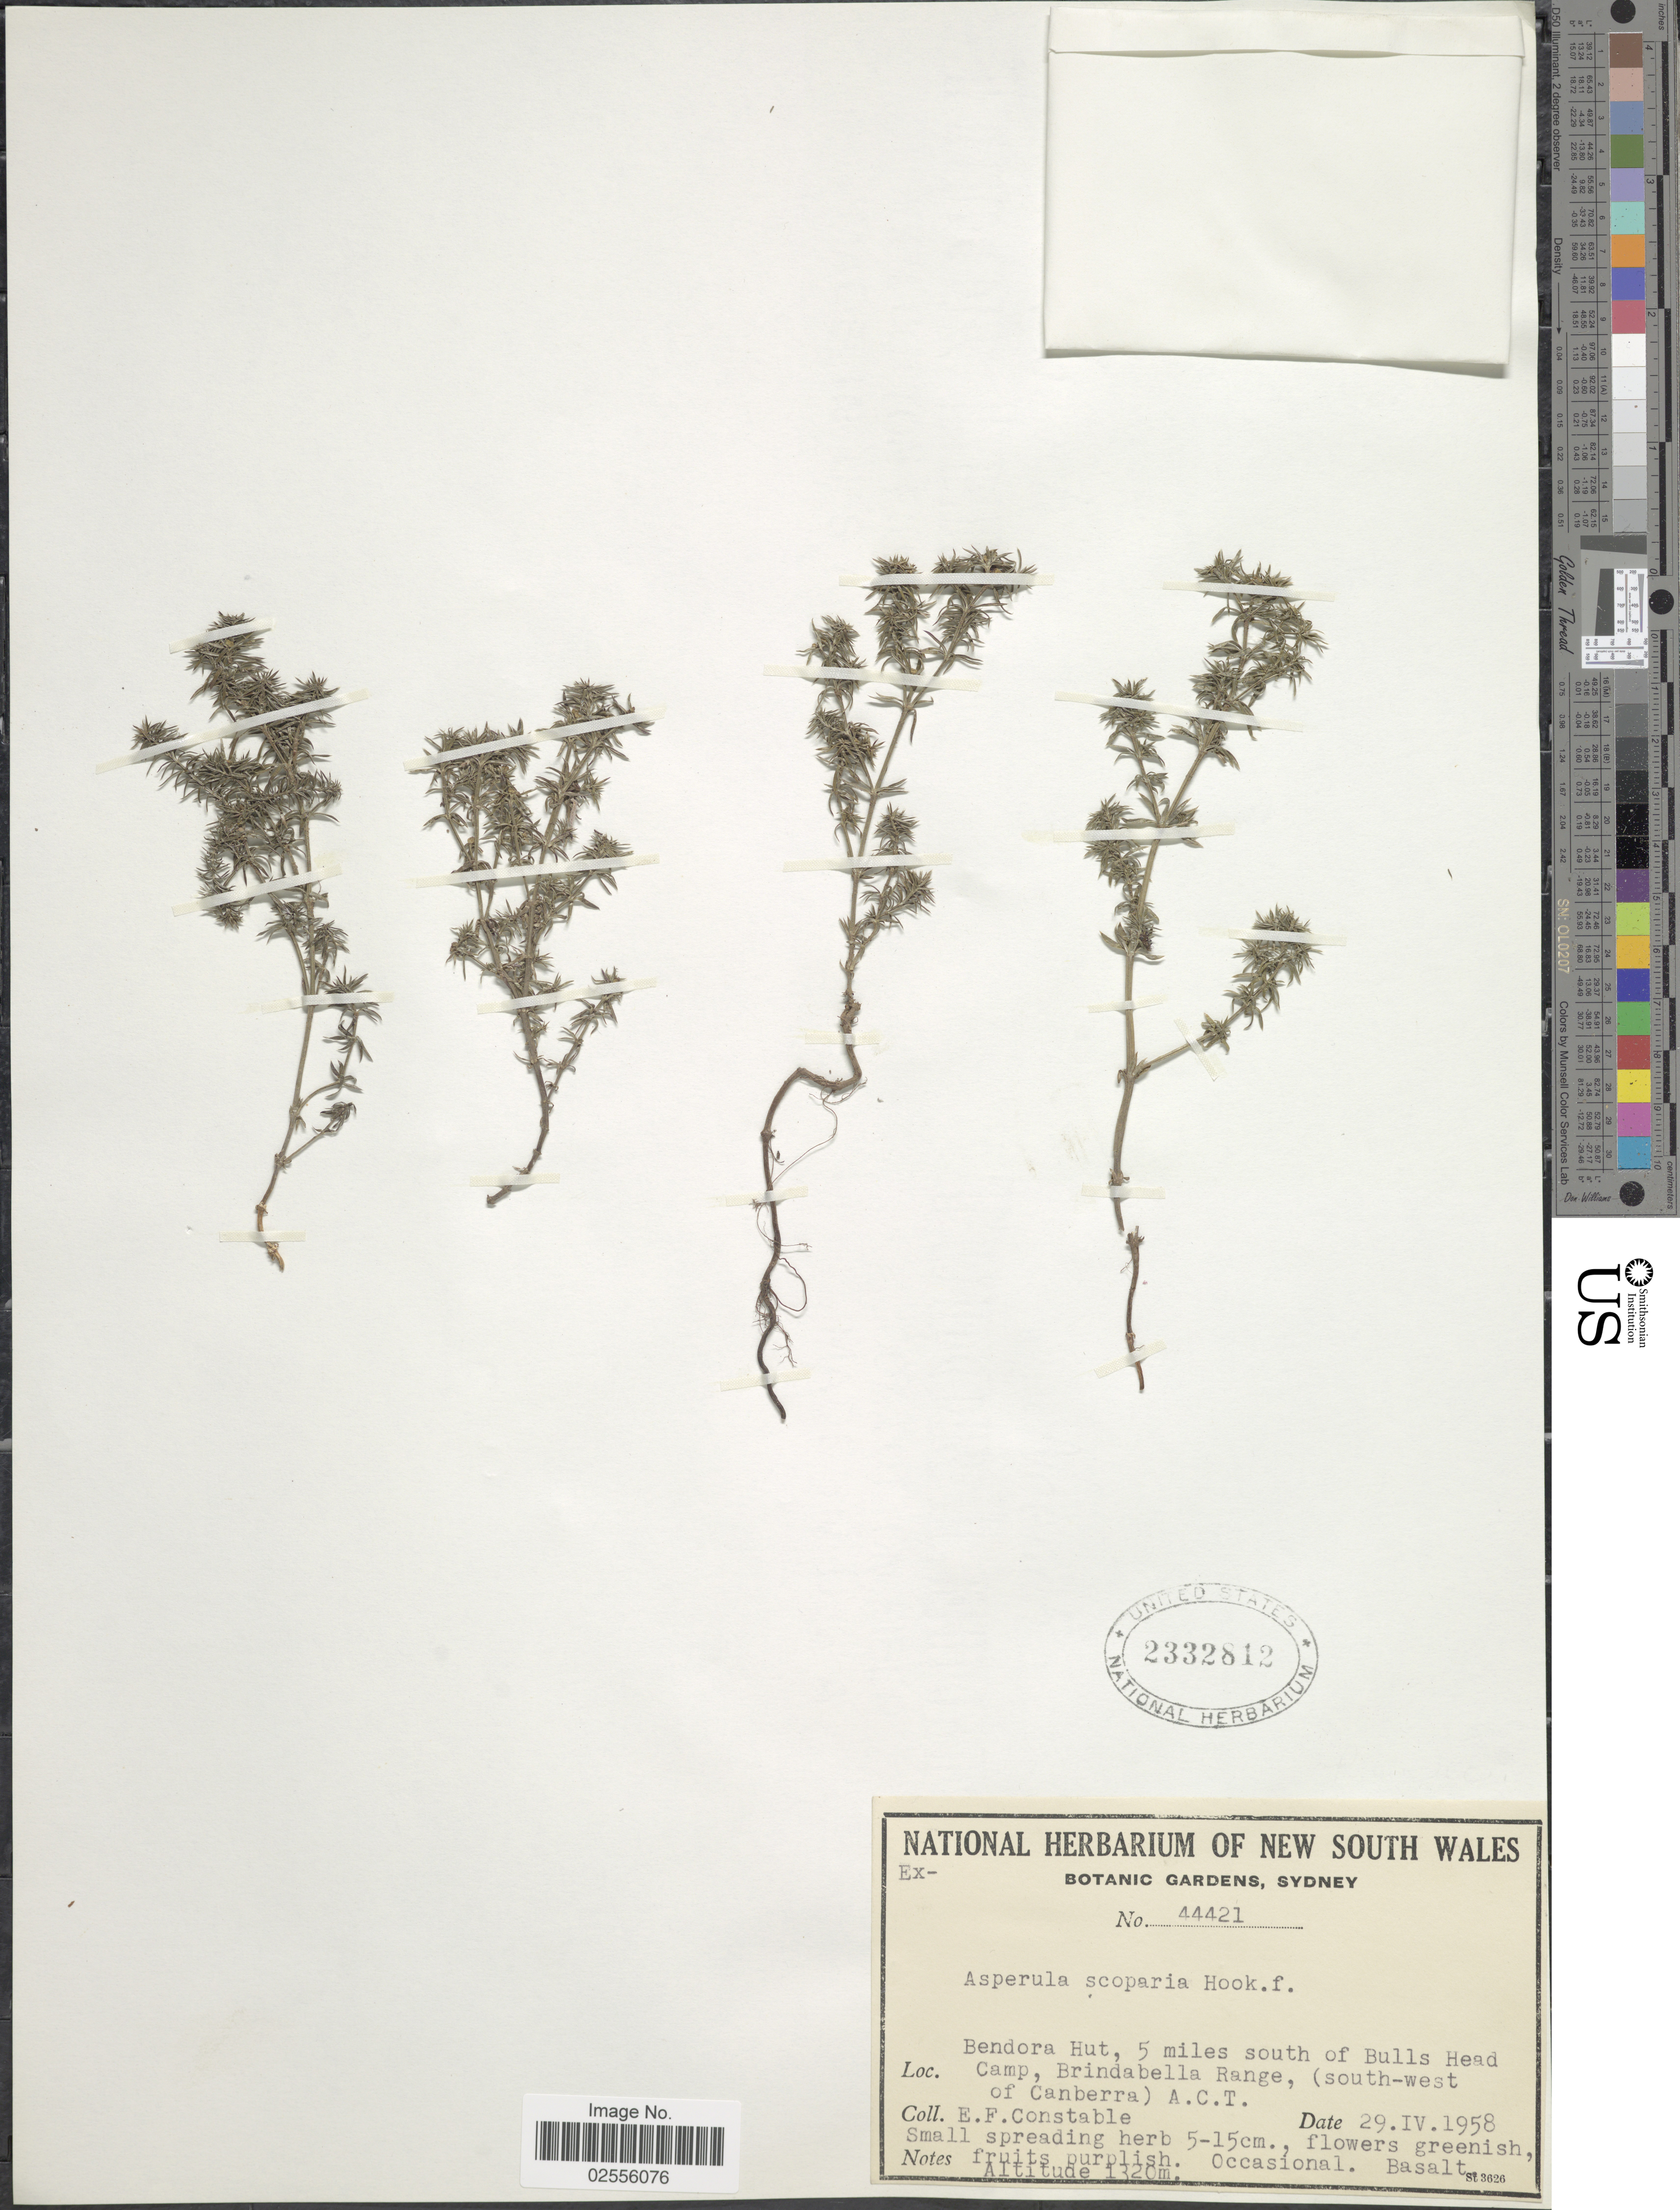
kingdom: Plantae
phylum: Tracheophyta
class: Magnoliopsida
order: Gentianales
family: Rubiaceae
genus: Asperula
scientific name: Asperula scoparia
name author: Hook. f.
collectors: E. F. Constable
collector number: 44421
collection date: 1958-04-29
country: Australia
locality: Bendora Hut, 5 miles south of Bulls Head Camp, Brindabella Range, (south-west of Canberra) A.C.T.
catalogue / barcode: US 2332812